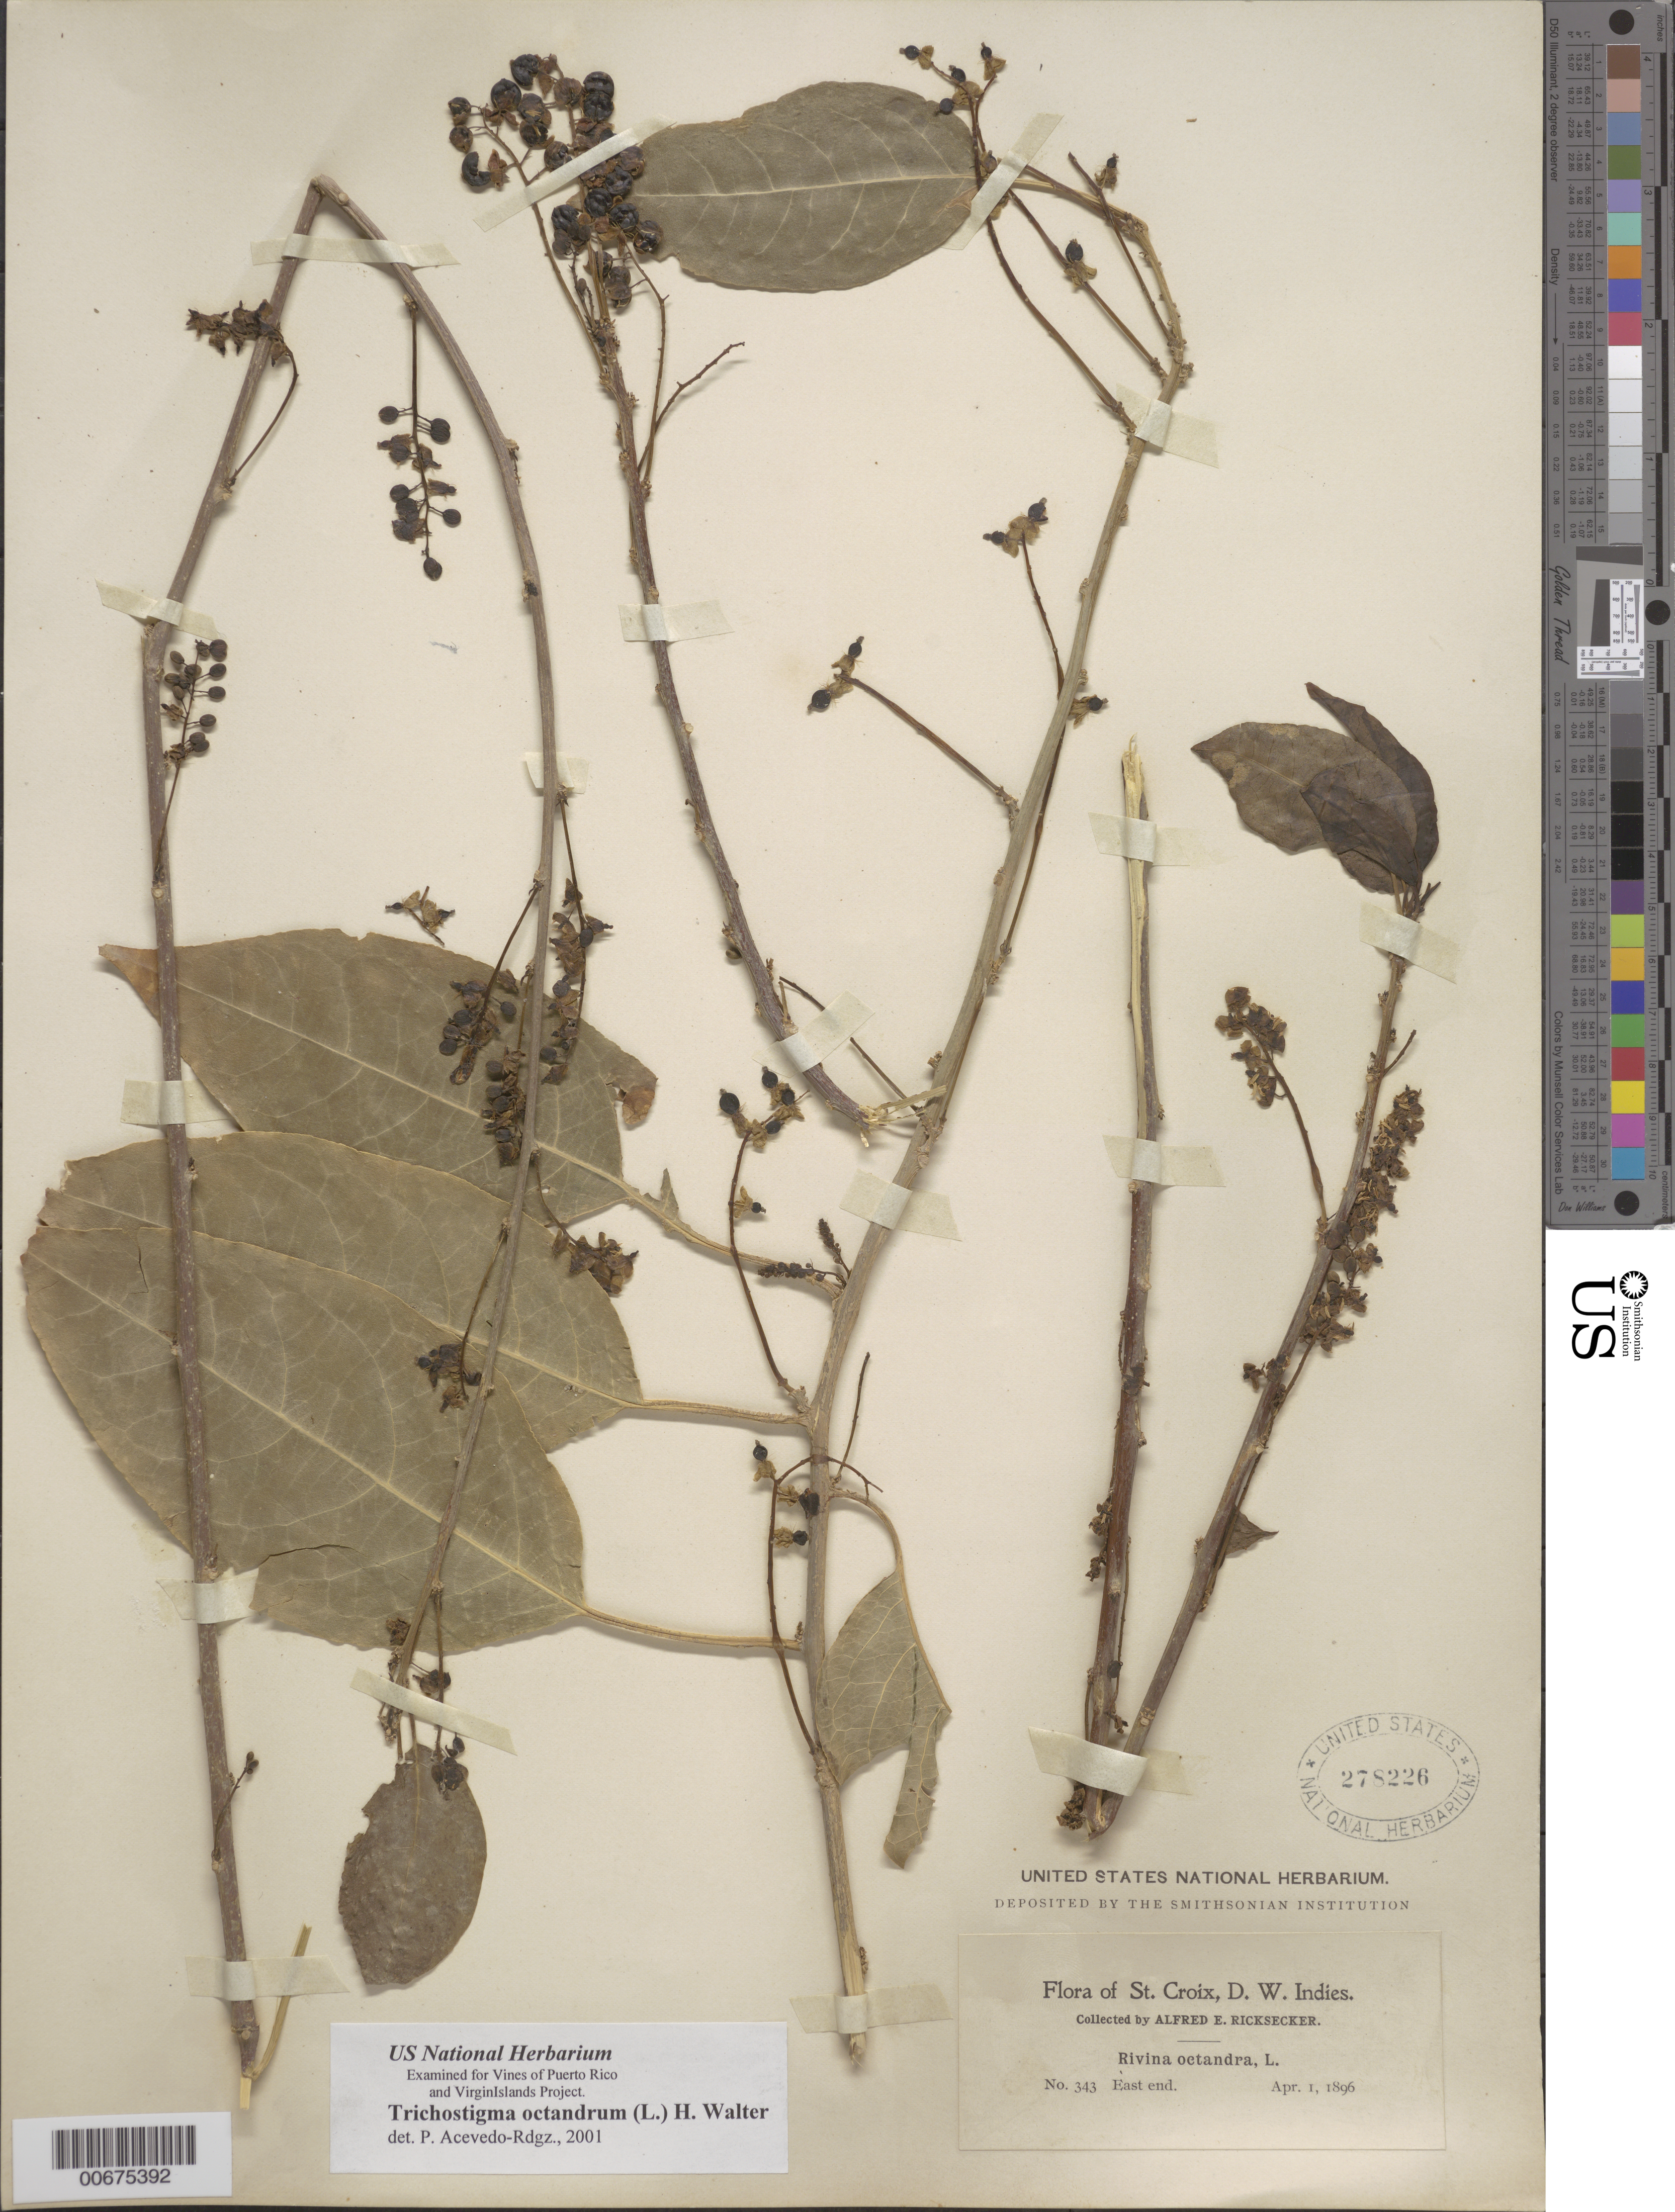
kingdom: Plantae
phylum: Tracheophyta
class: Magnoliopsida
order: Caryophyllales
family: Phytolaccaceae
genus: Trichostigma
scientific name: Trichostigma octandrum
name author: (L.) H. Walter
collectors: A. E. Ricksecker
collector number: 343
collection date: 1896-04-01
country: U.S. Virgin Islands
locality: St. Croix, D. W. Indies. East End.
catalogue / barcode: US 278226